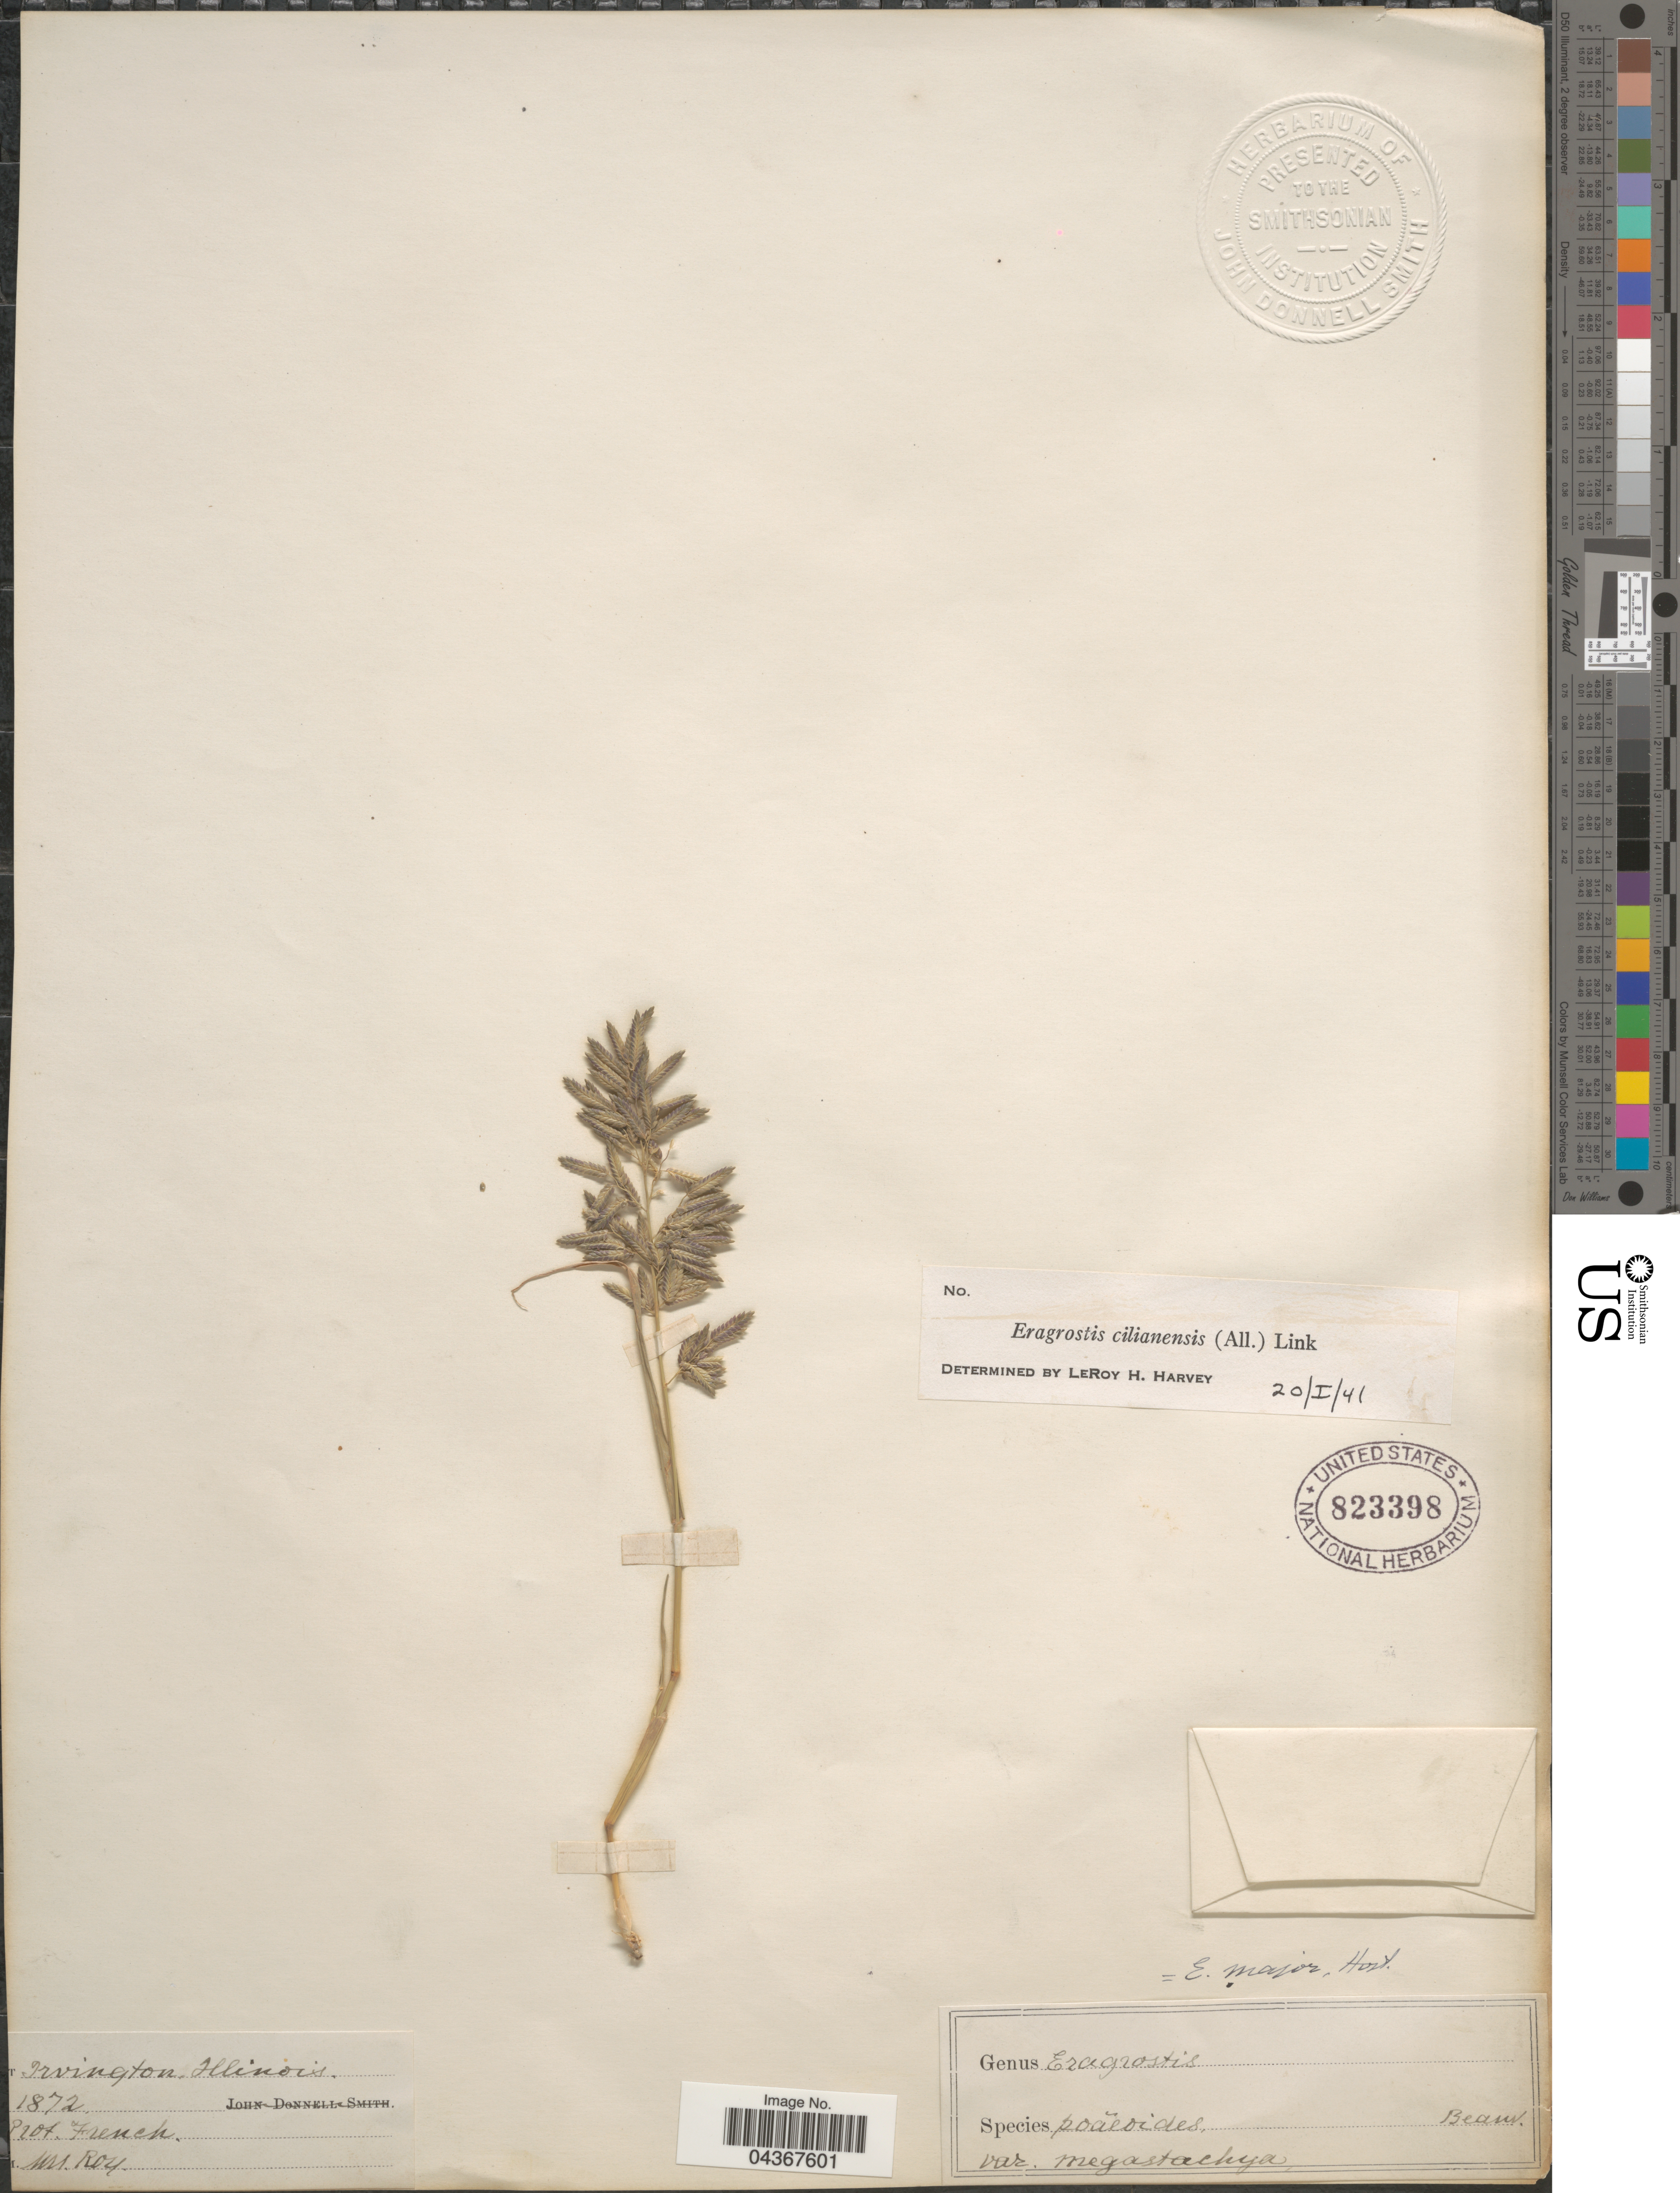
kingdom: Plantae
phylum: Tracheophyta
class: Liliopsida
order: Poales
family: Poaceae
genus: Eragrostis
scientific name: Eragrostis cilianensis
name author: (Bellardi) Vignolo ex Janch.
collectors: P. French & Roy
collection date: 1872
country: United States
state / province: Illinois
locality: Irvington.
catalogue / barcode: US 823398